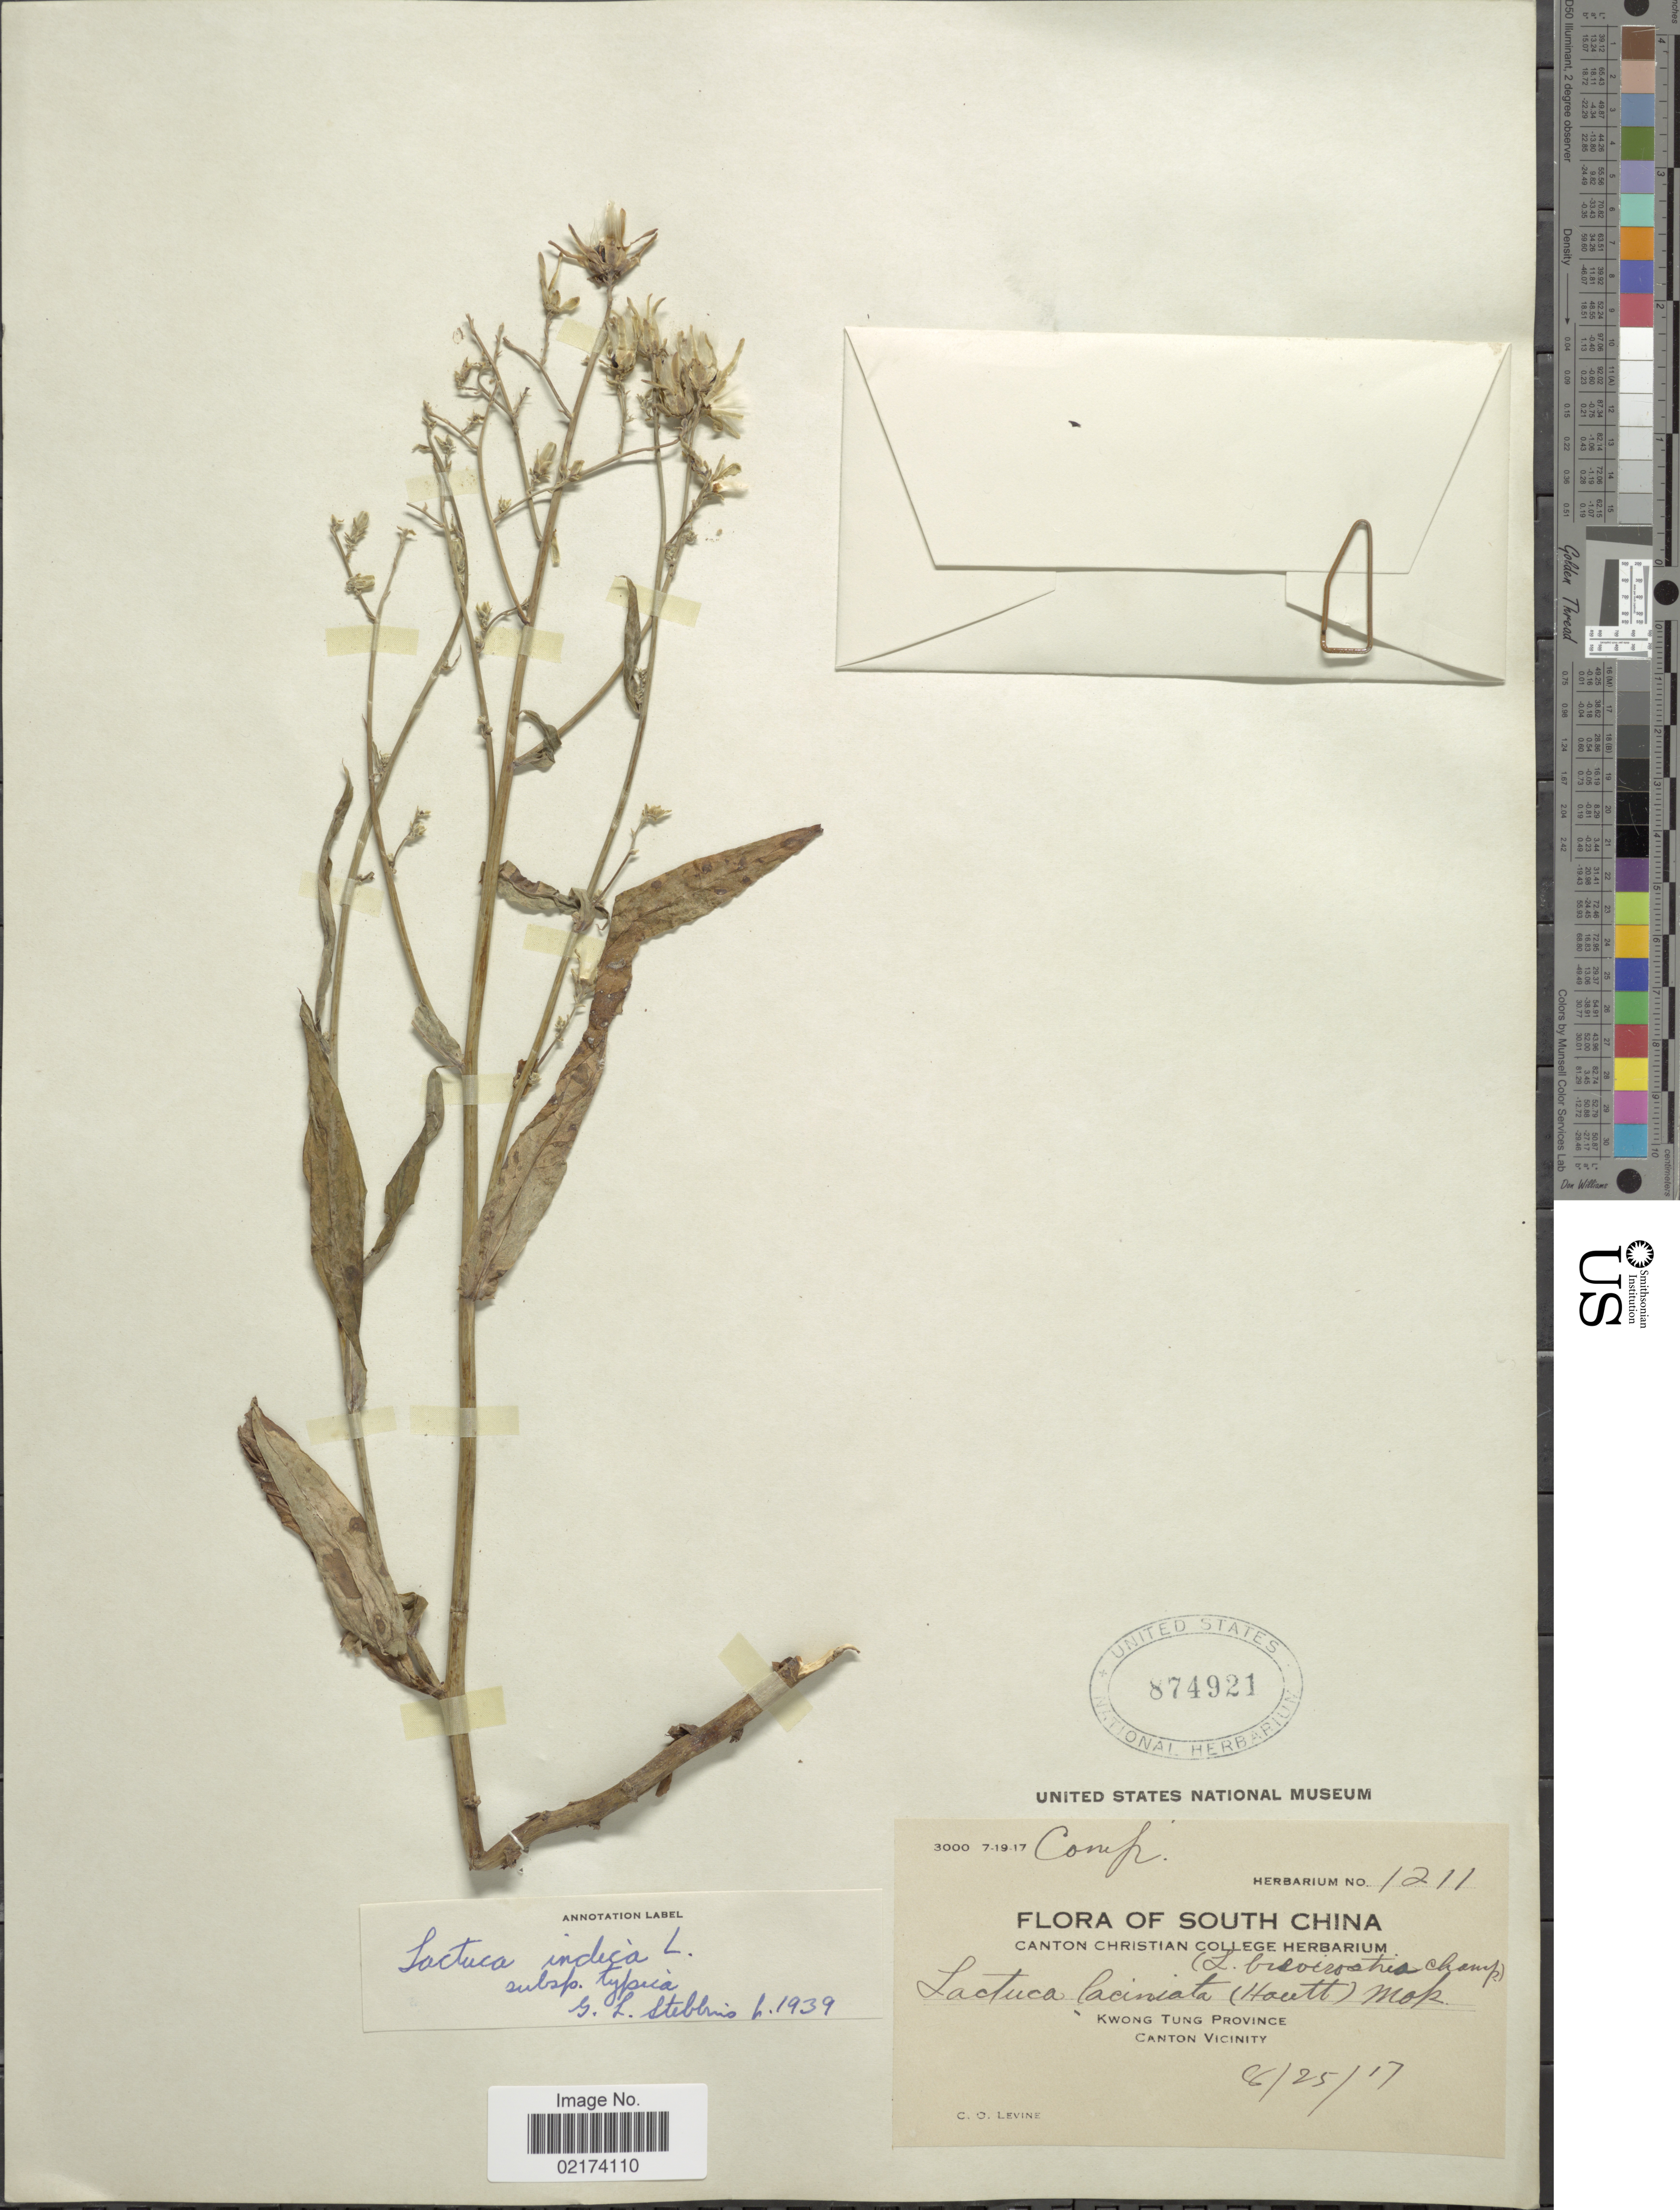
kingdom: Plantae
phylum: Tracheophyta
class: Magnoliopsida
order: Asterales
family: Asteraceae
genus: Lactuca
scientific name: Lactuca indica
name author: L.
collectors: C. O. Levine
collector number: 1211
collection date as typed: Transcribed d/m/y: 25/8/17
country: China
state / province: Guangdong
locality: South China, Kwong Tung Province, Canton Vicinity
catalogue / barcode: US 874921